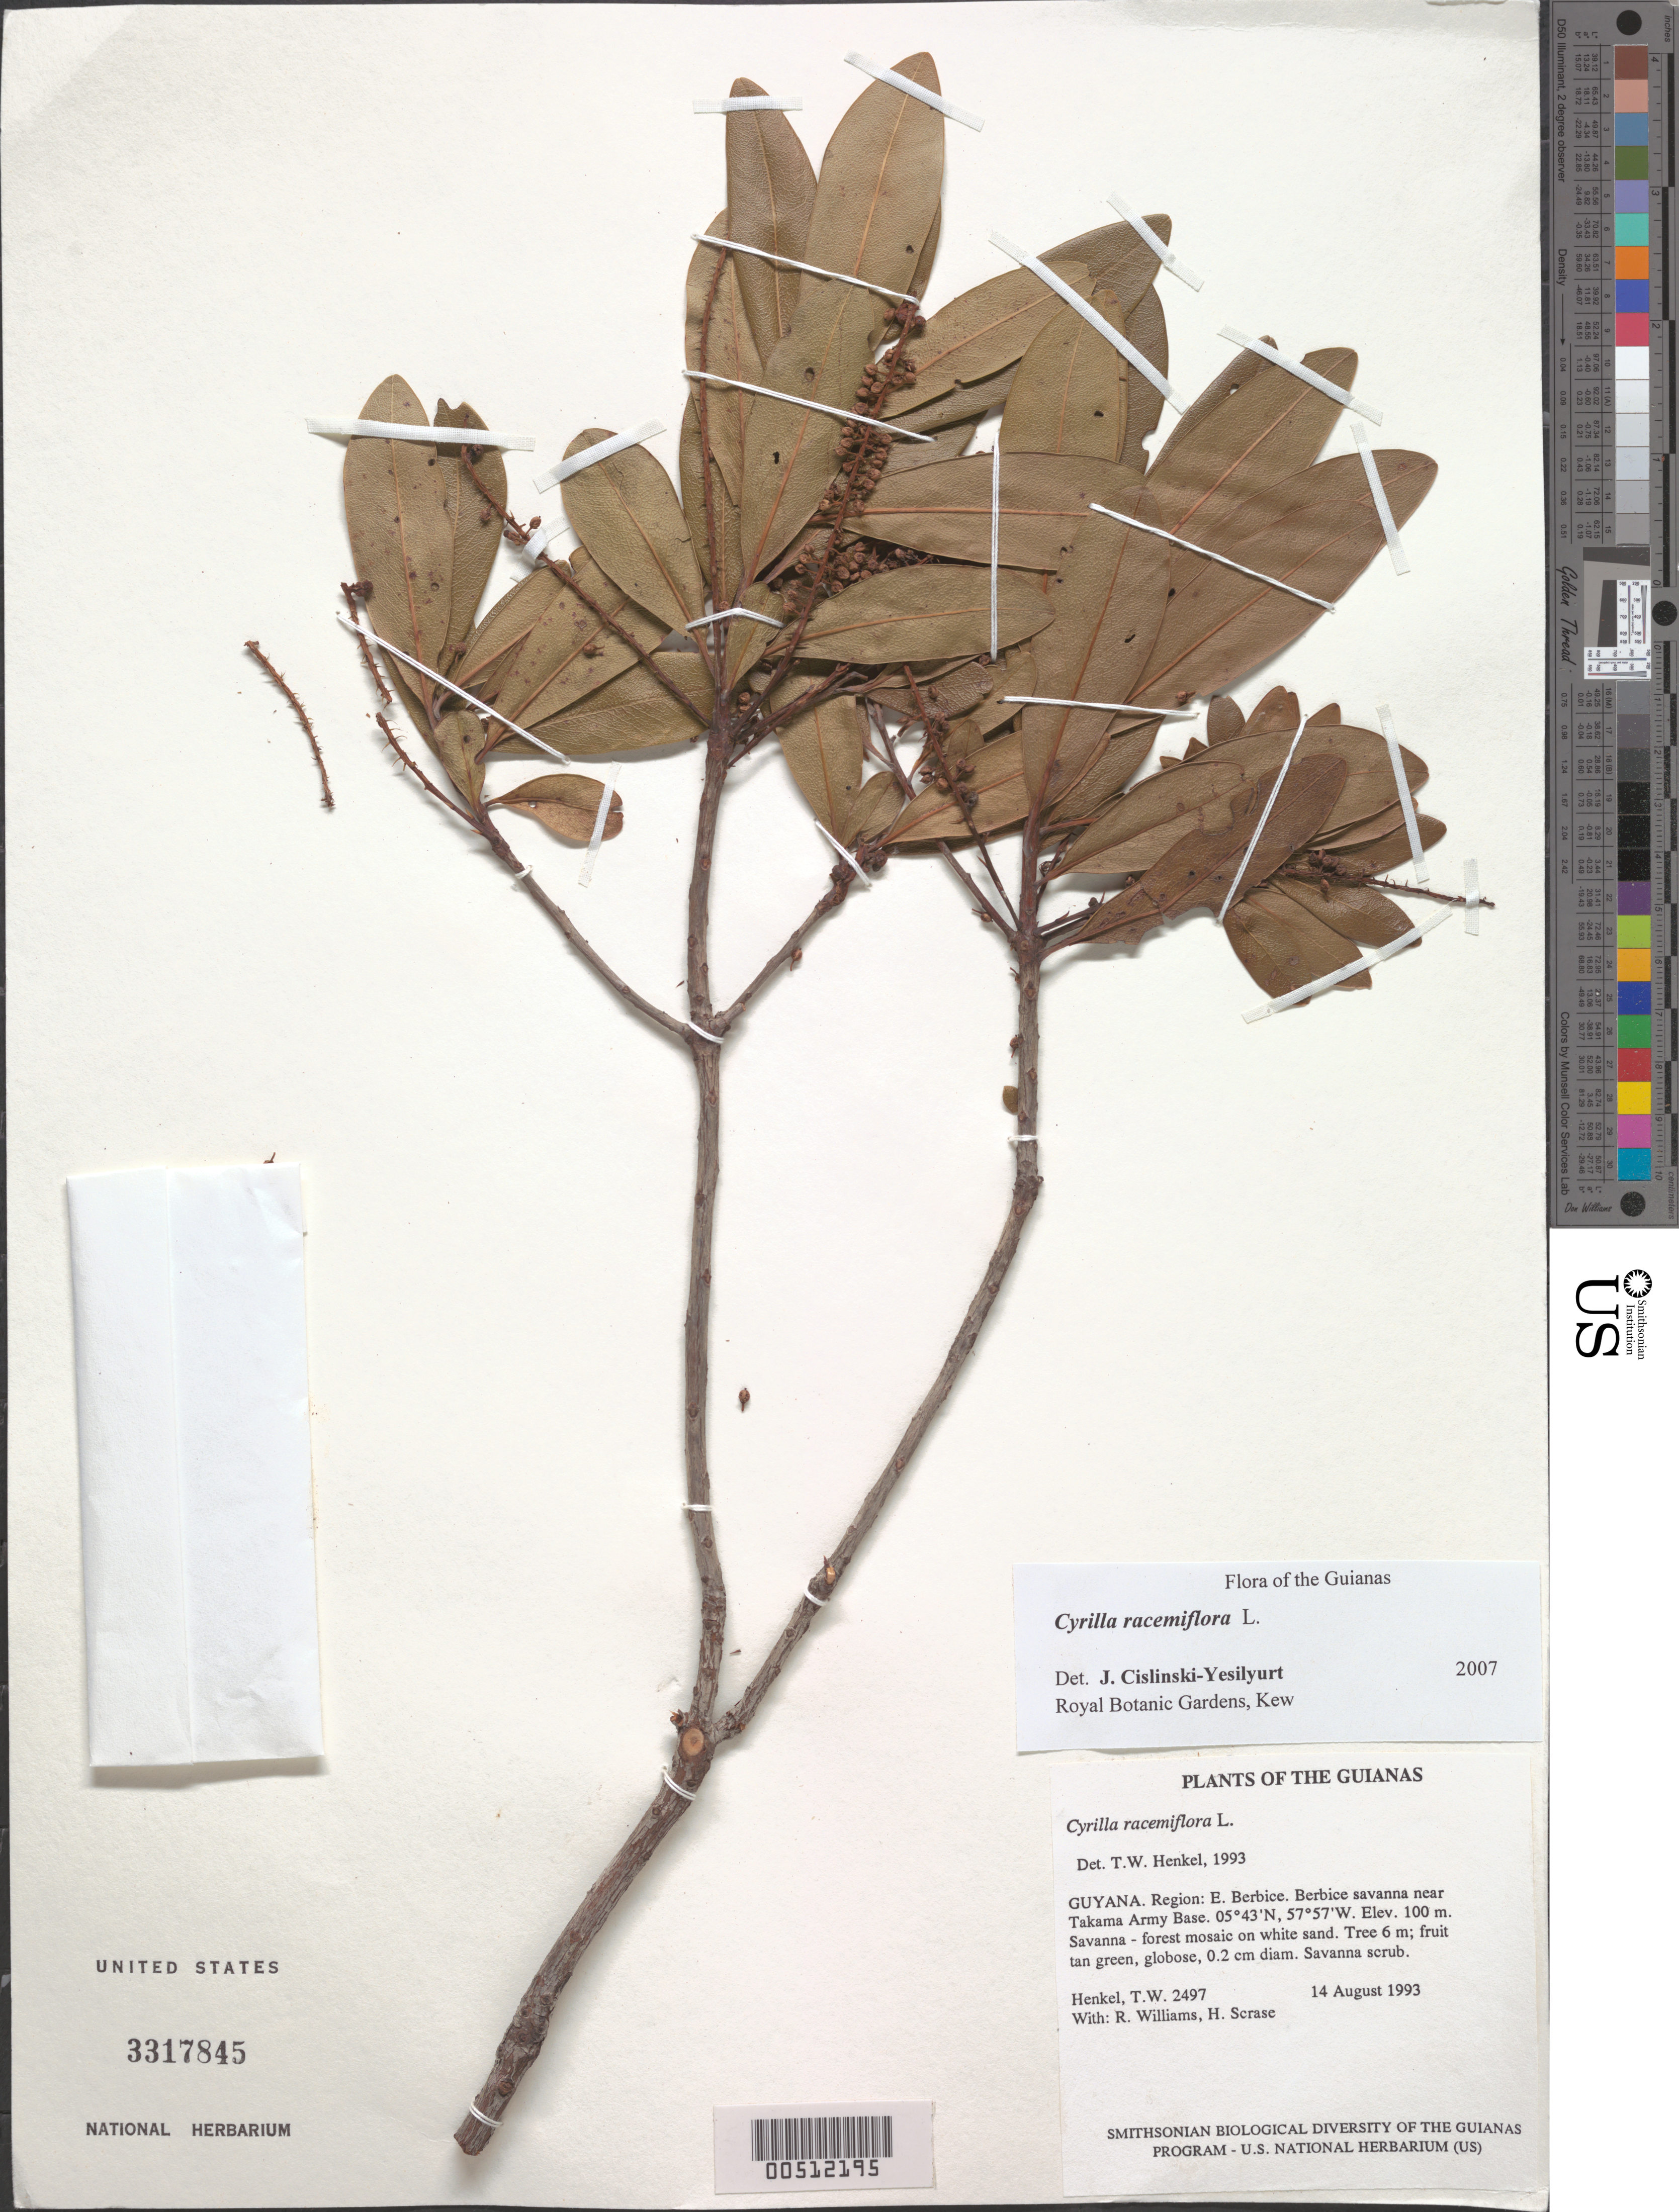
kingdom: Plantae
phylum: Tracheophyta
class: Magnoliopsida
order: Ericales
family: Cyrillaceae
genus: Cyrilla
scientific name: Cyrilla racemiflora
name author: L.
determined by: Yesilyurt, J. C.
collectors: T. Henkel, R. Williams & H. Scrase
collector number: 2497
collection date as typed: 14 August 1993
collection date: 1993-08-14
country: Guyana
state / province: U. Demerara-Berbice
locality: Berbice savanna near Takama Army Base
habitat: Savanna - forest mosaic on white sand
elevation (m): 100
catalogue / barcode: US 3317845